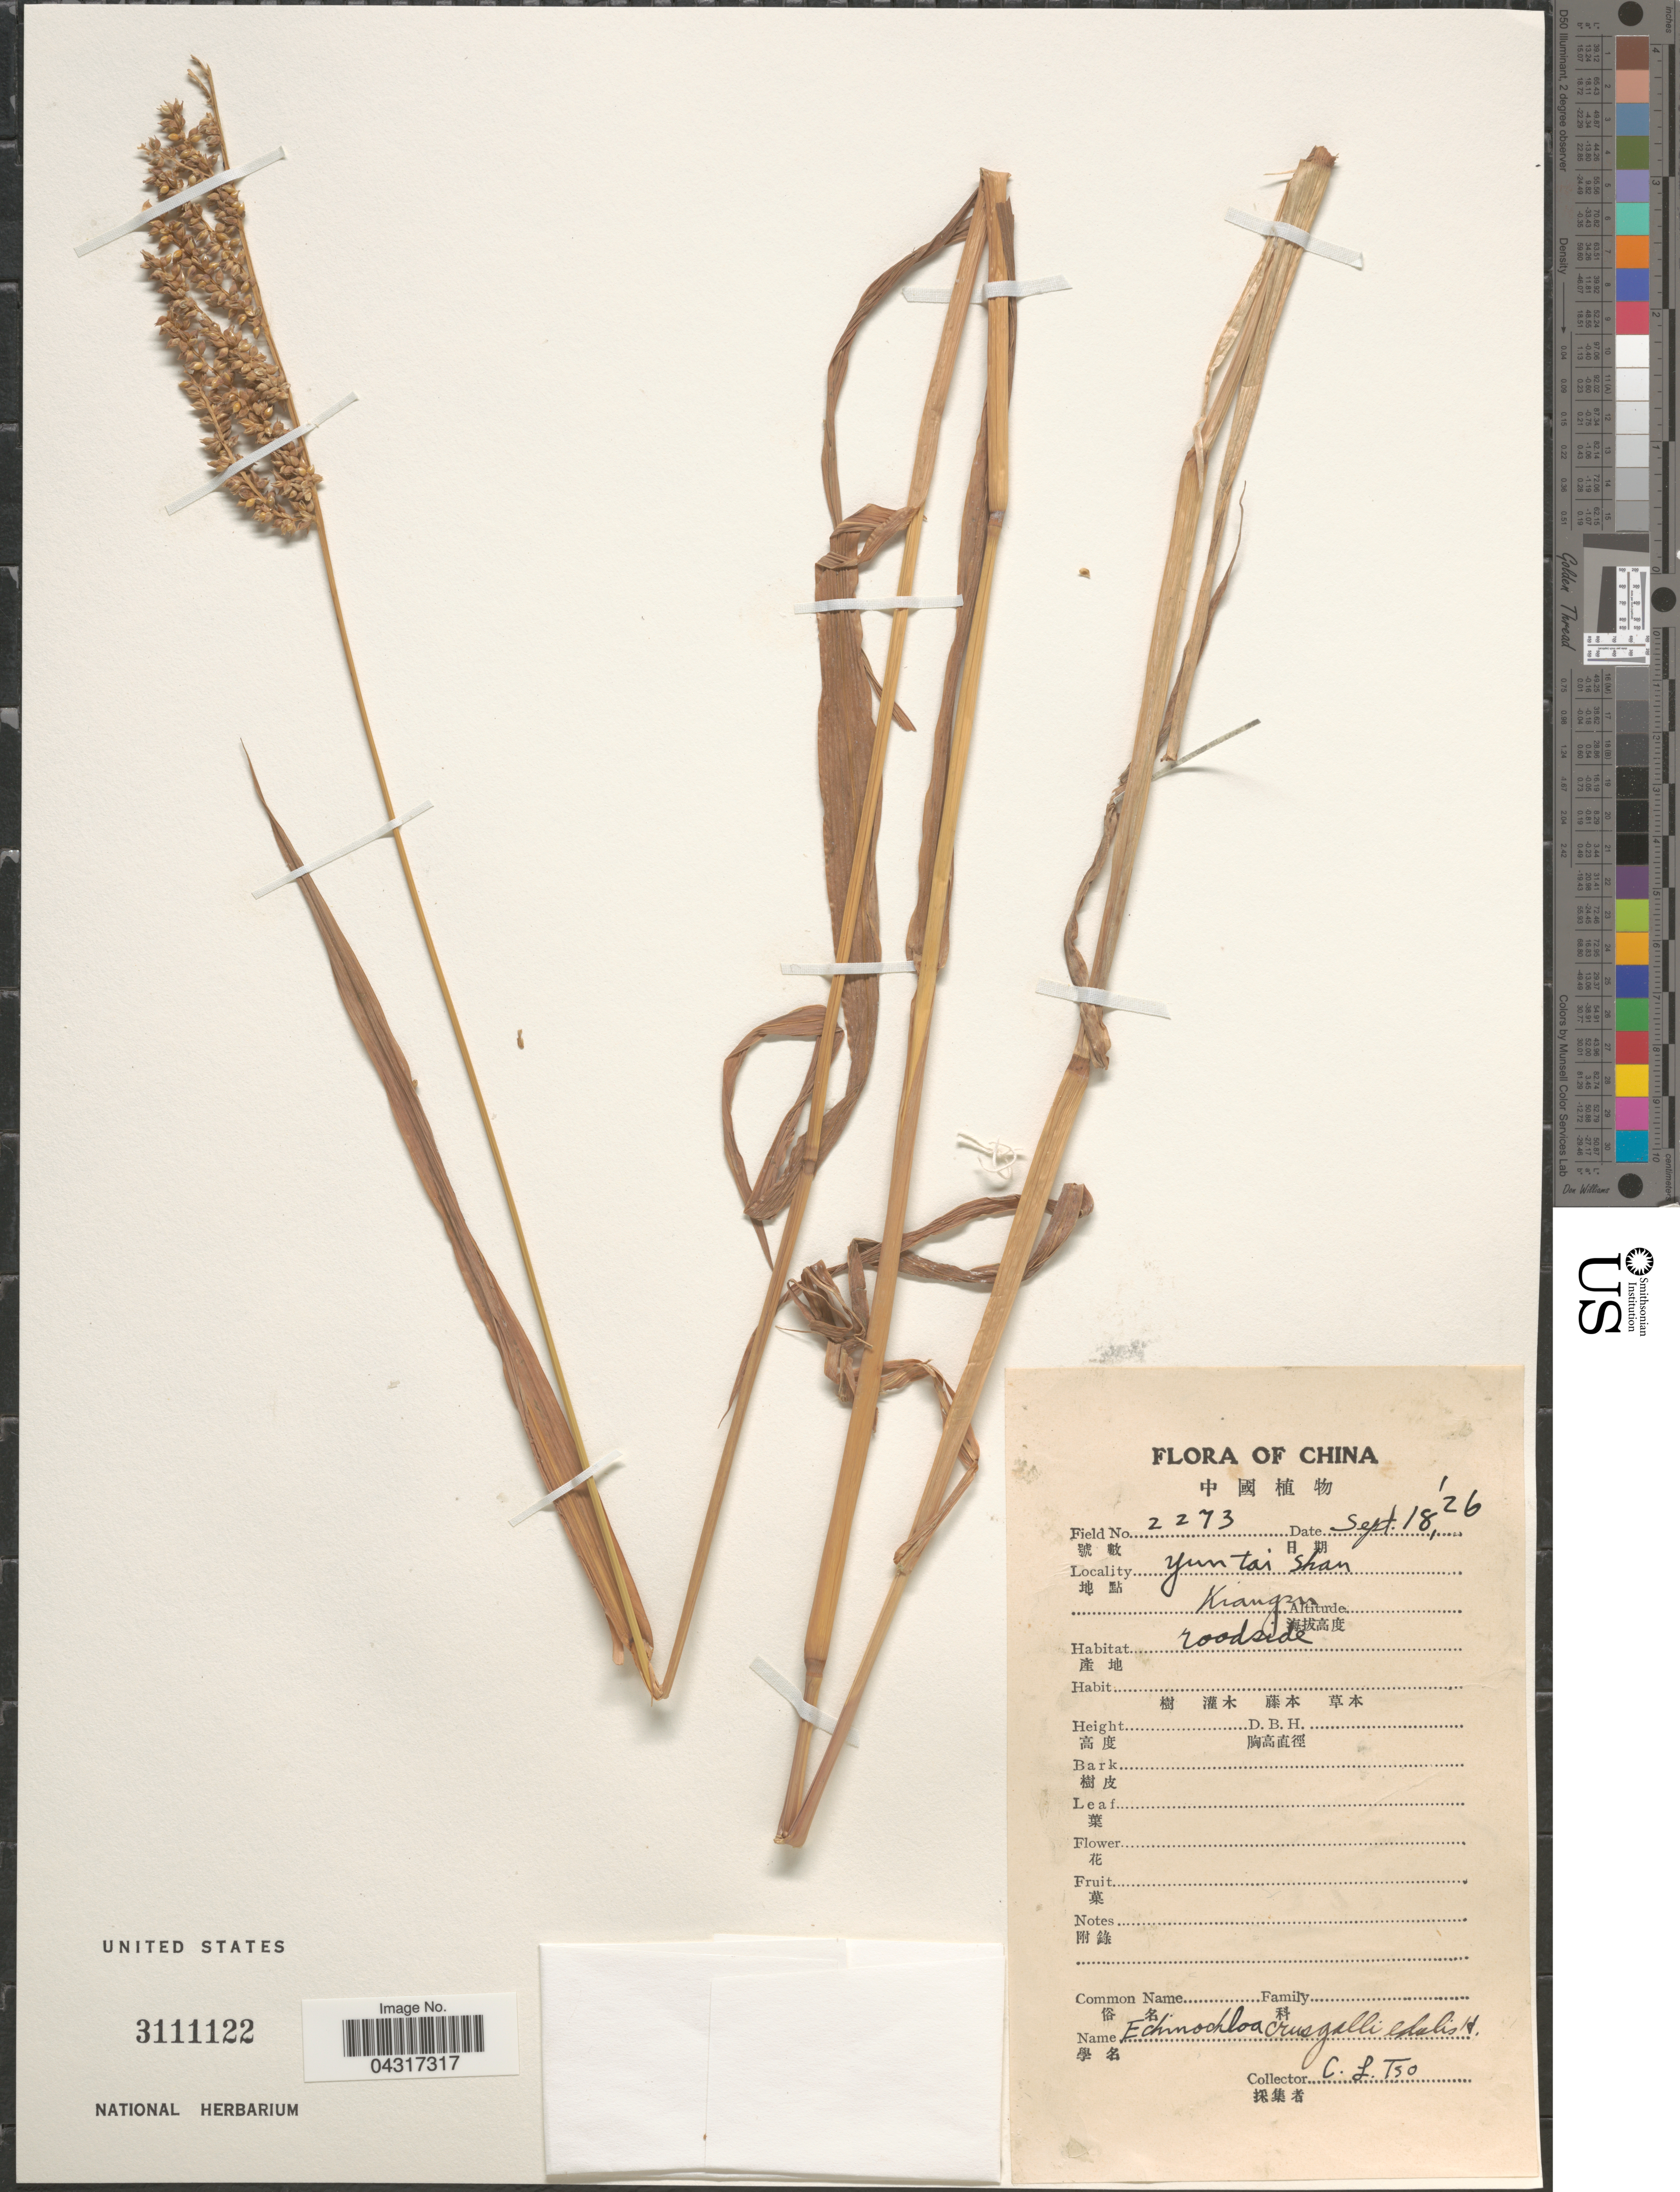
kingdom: Plantae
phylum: Tracheophyta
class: Liliopsida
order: Poales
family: Poaceae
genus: Echinochloa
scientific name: Echinochloa crus-galli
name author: (L.) P. Beauv.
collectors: C. Tso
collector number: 2273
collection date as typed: Transcribed d/m/y: 18/9/26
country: China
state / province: Jiangsu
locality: Yun tai shan. Kiangsu.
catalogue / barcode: US 3111122